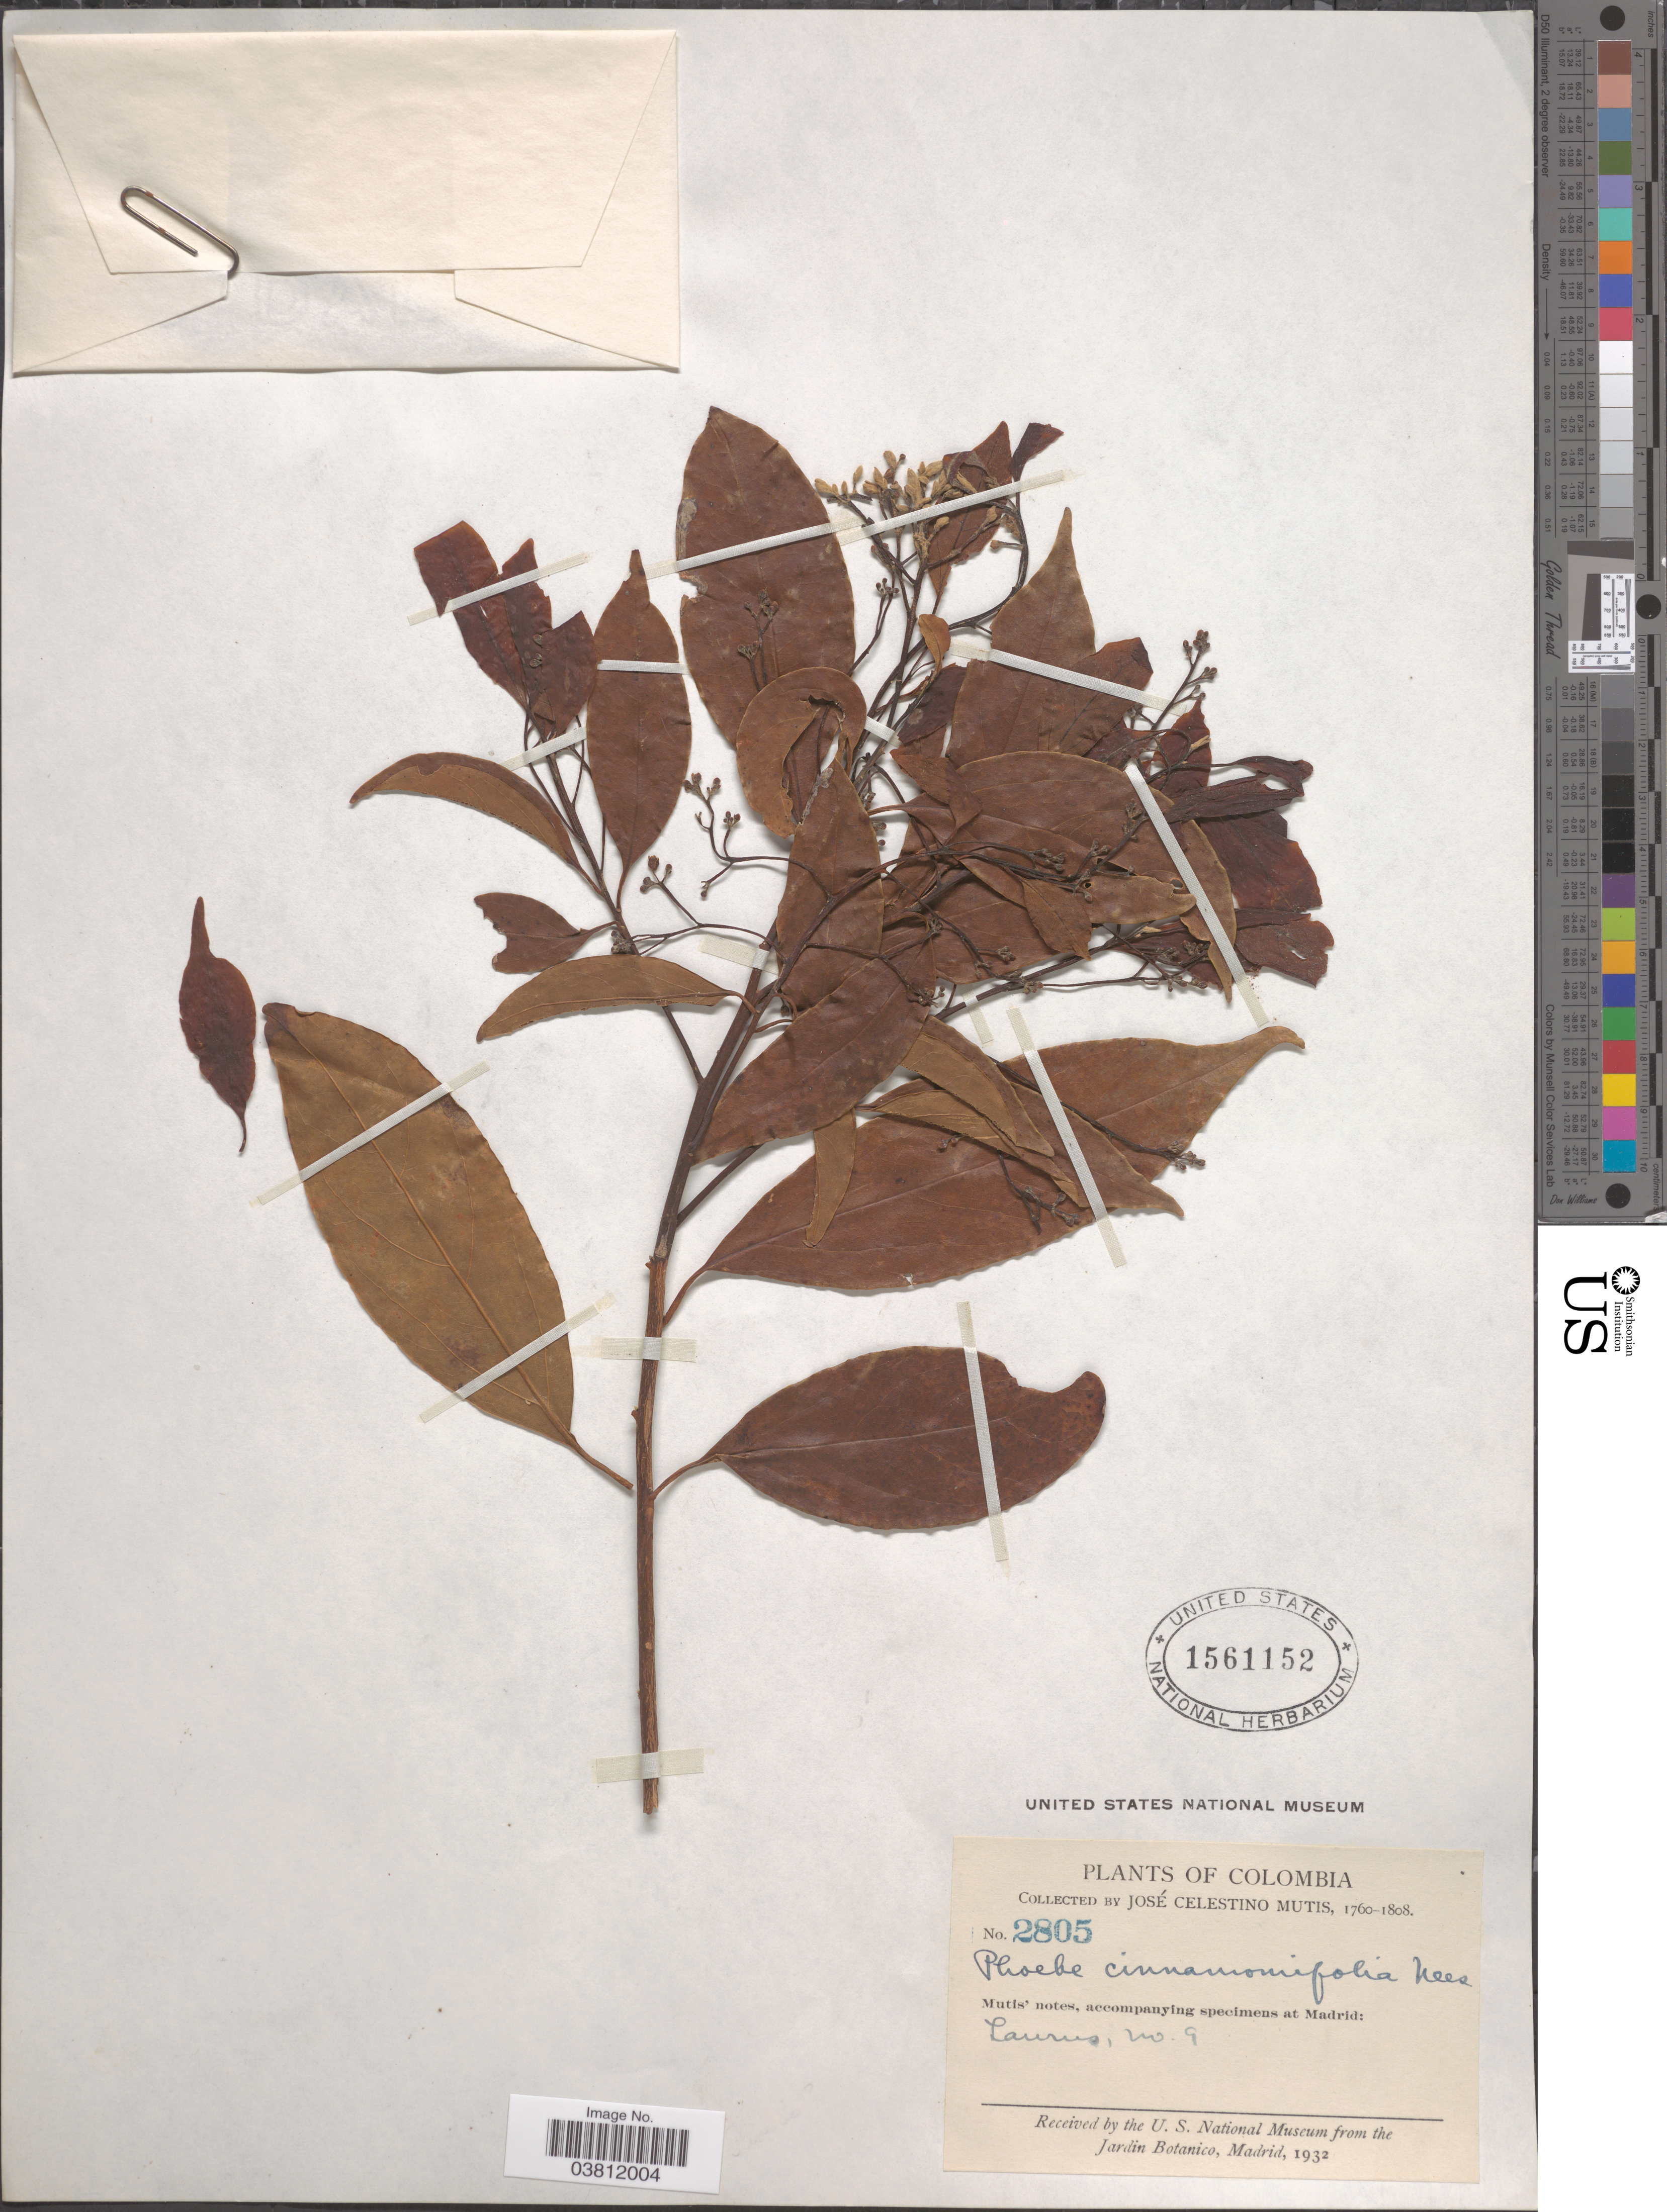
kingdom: Plantae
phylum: Tracheophyta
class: Magnoliopsida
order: Laurales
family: Lauraceae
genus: Phoebe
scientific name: Phoebe cinnamomifolia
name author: (Kunth) Nees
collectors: J. C. B. Mutis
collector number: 2805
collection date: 1760/1808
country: Colombia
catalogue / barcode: US 1561152